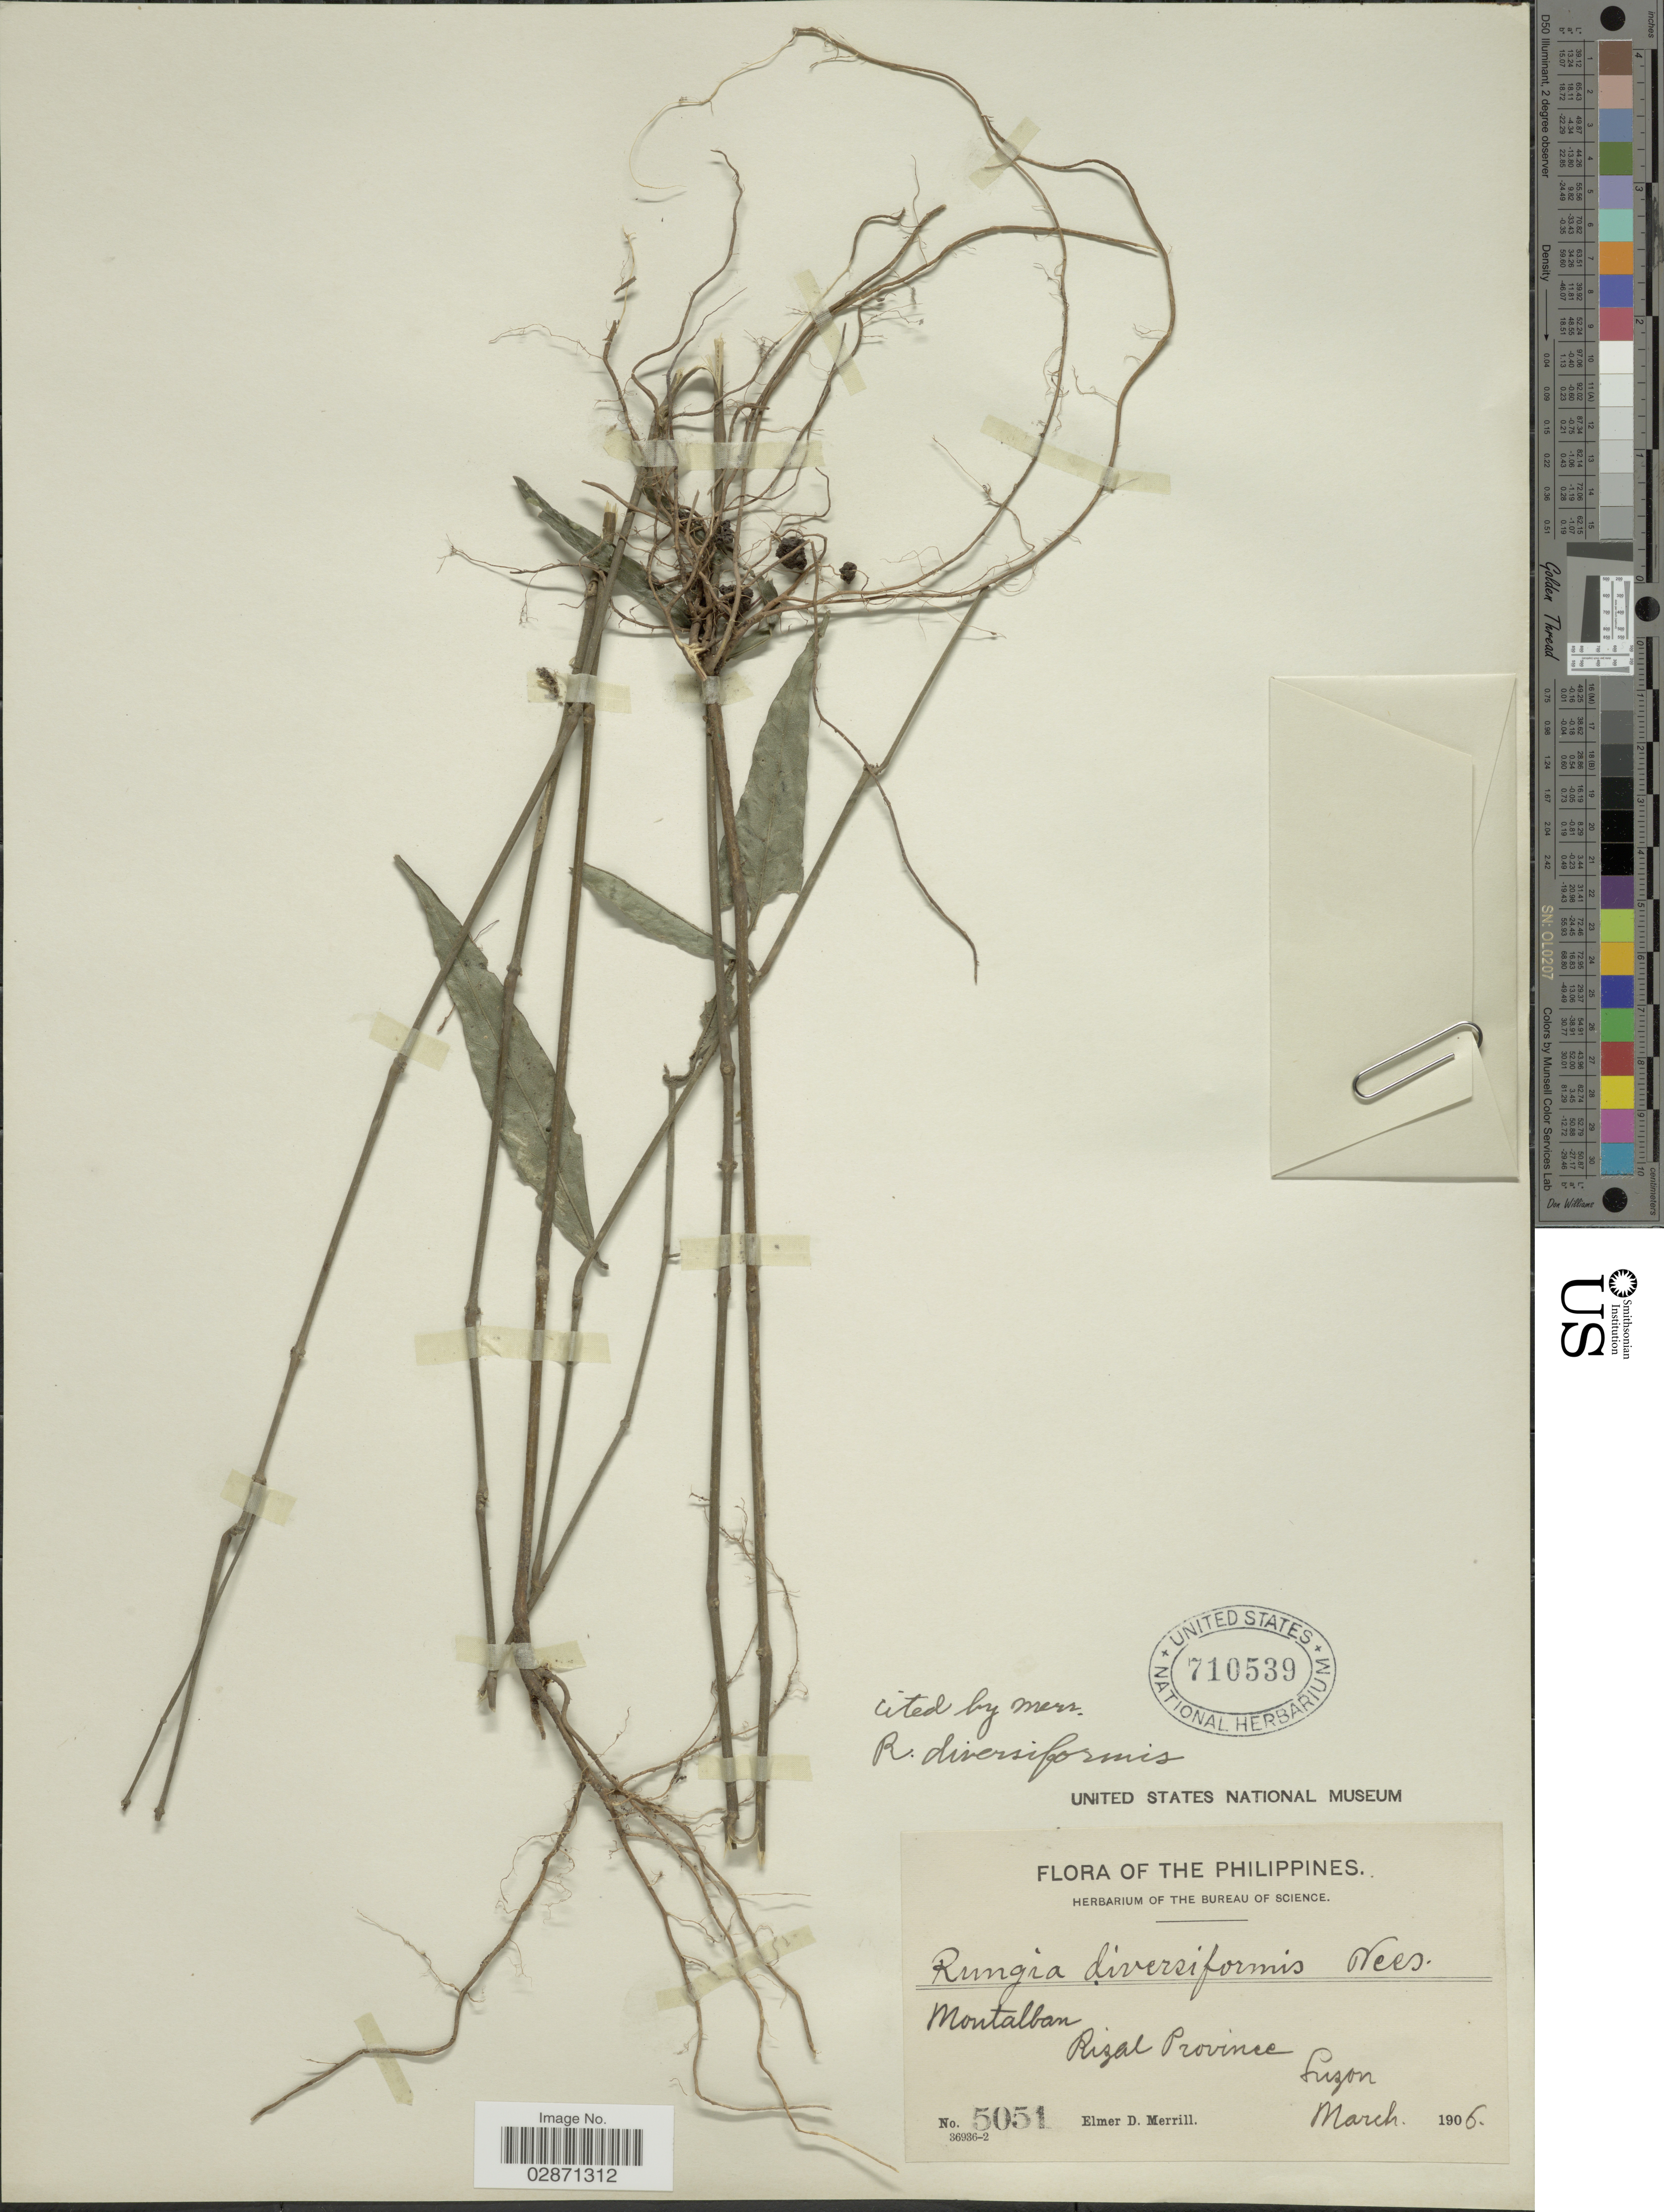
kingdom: Plantae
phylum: Tracheophyta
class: Magnoliopsida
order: Lamiales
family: Acanthaceae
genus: Rungia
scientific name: Rungia diversiformis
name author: Nees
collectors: E. D. Merrill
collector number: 5051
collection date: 1906-03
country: Philippines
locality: Montalban. Rizal Province. Luzon.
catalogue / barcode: US 710539